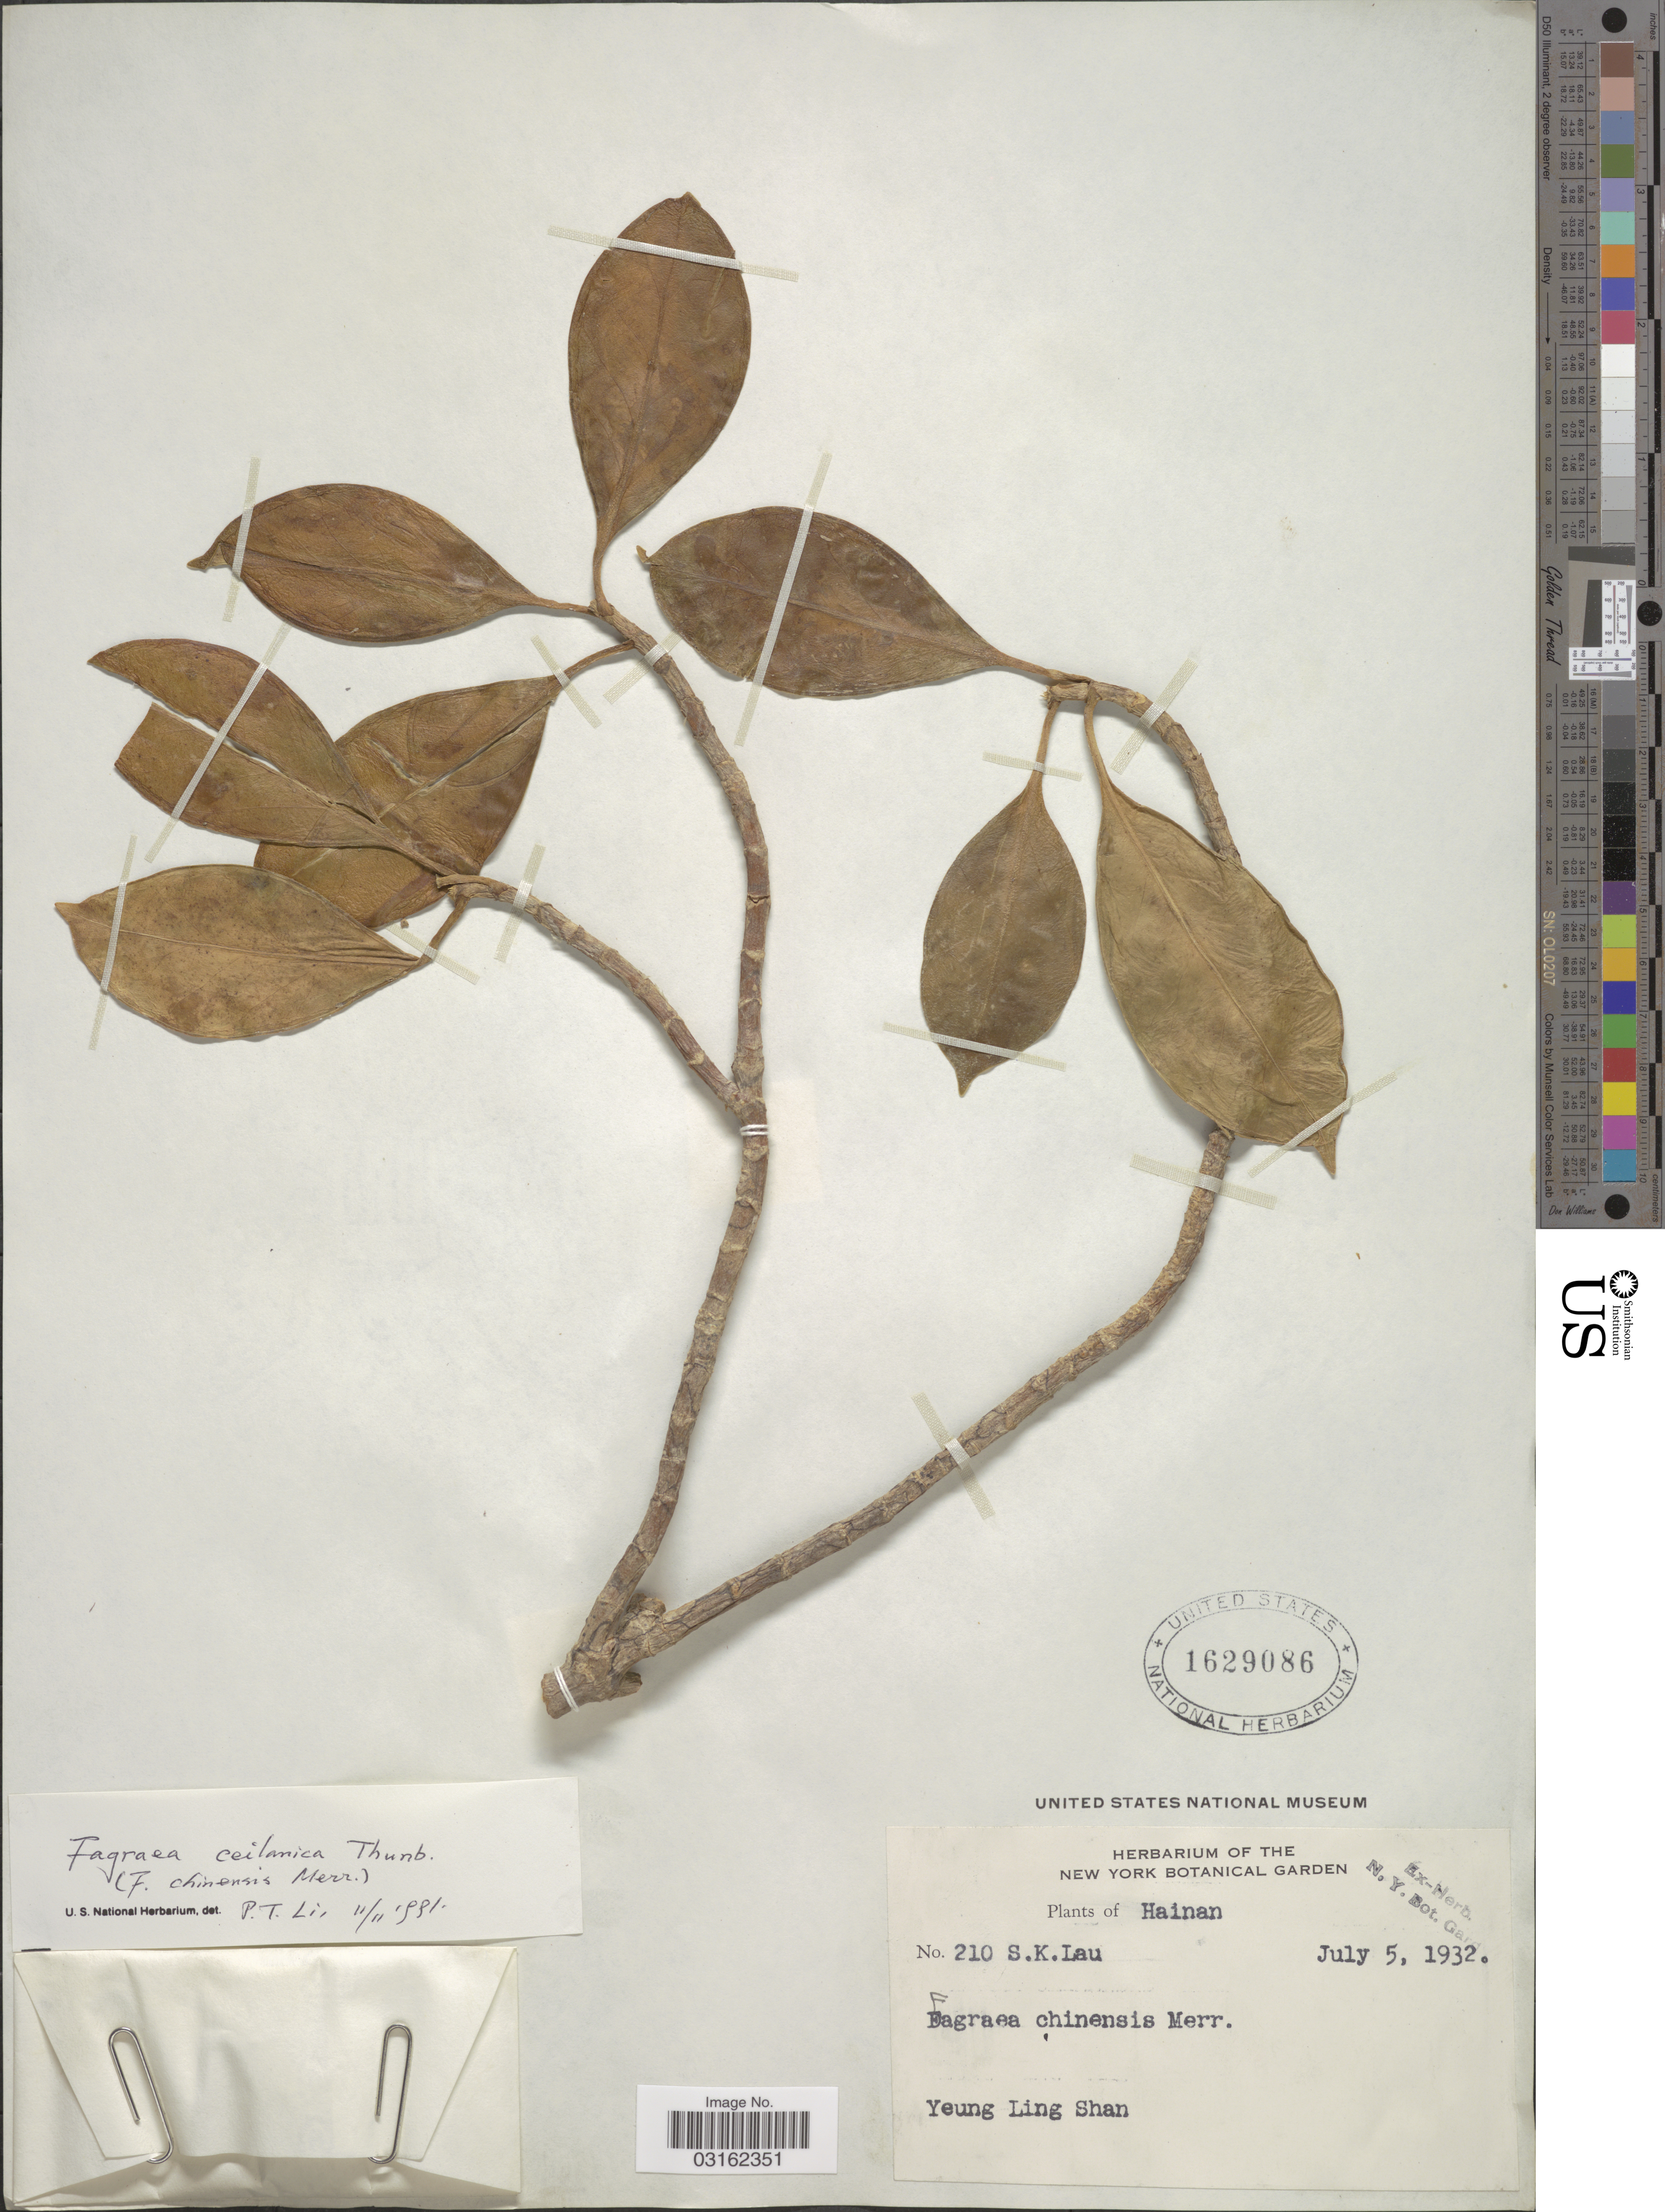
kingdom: Plantae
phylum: Tracheophyta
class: Magnoliopsida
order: Gentianales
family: Gentianaceae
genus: Fagraea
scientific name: Fagraea ceilanica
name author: Thunb.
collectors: S. K. Lau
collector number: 210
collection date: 1932-07-05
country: China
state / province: Hainan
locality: Yeung Ling Shan.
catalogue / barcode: US 1629086